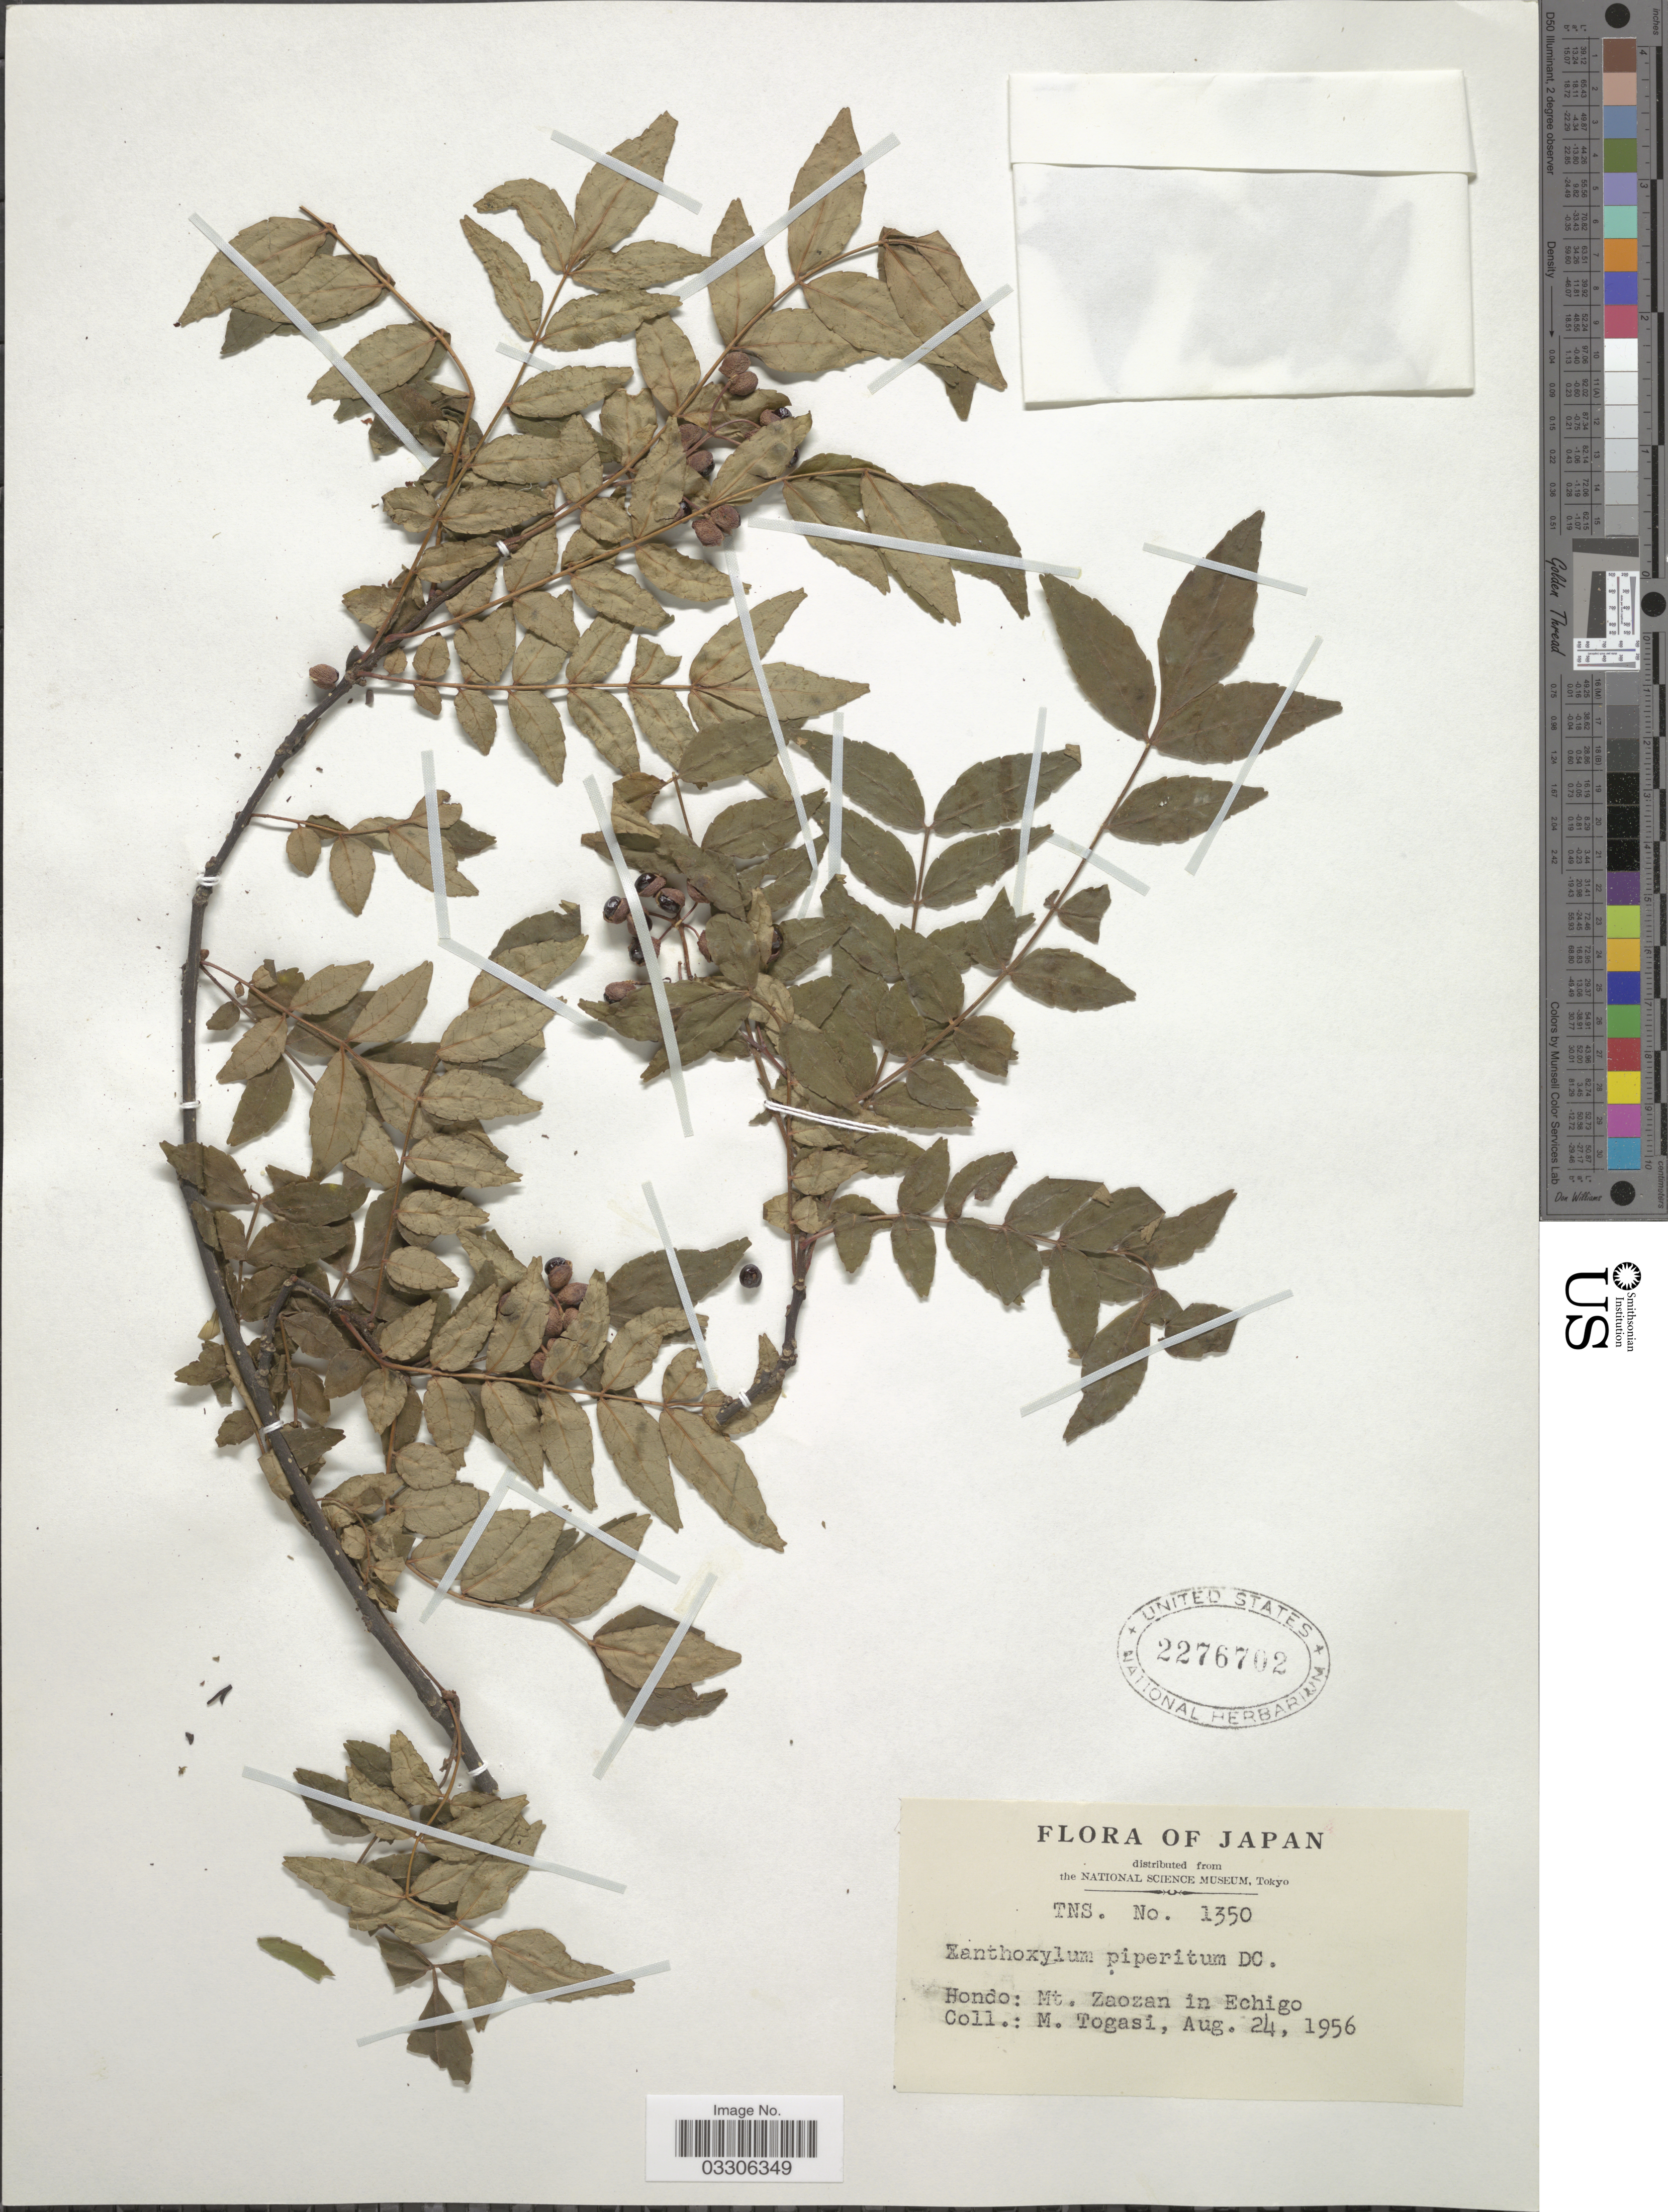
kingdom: Plantae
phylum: Tracheophyta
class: Magnoliopsida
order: Sapindales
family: Rutaceae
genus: Zanthoxylum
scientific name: Zanthoxylum piperitum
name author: DC.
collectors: M. Togasi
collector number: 1350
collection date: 1956-08-24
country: Japan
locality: Hondo: Mt. Zaozan in Echigo.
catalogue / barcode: US 2276702